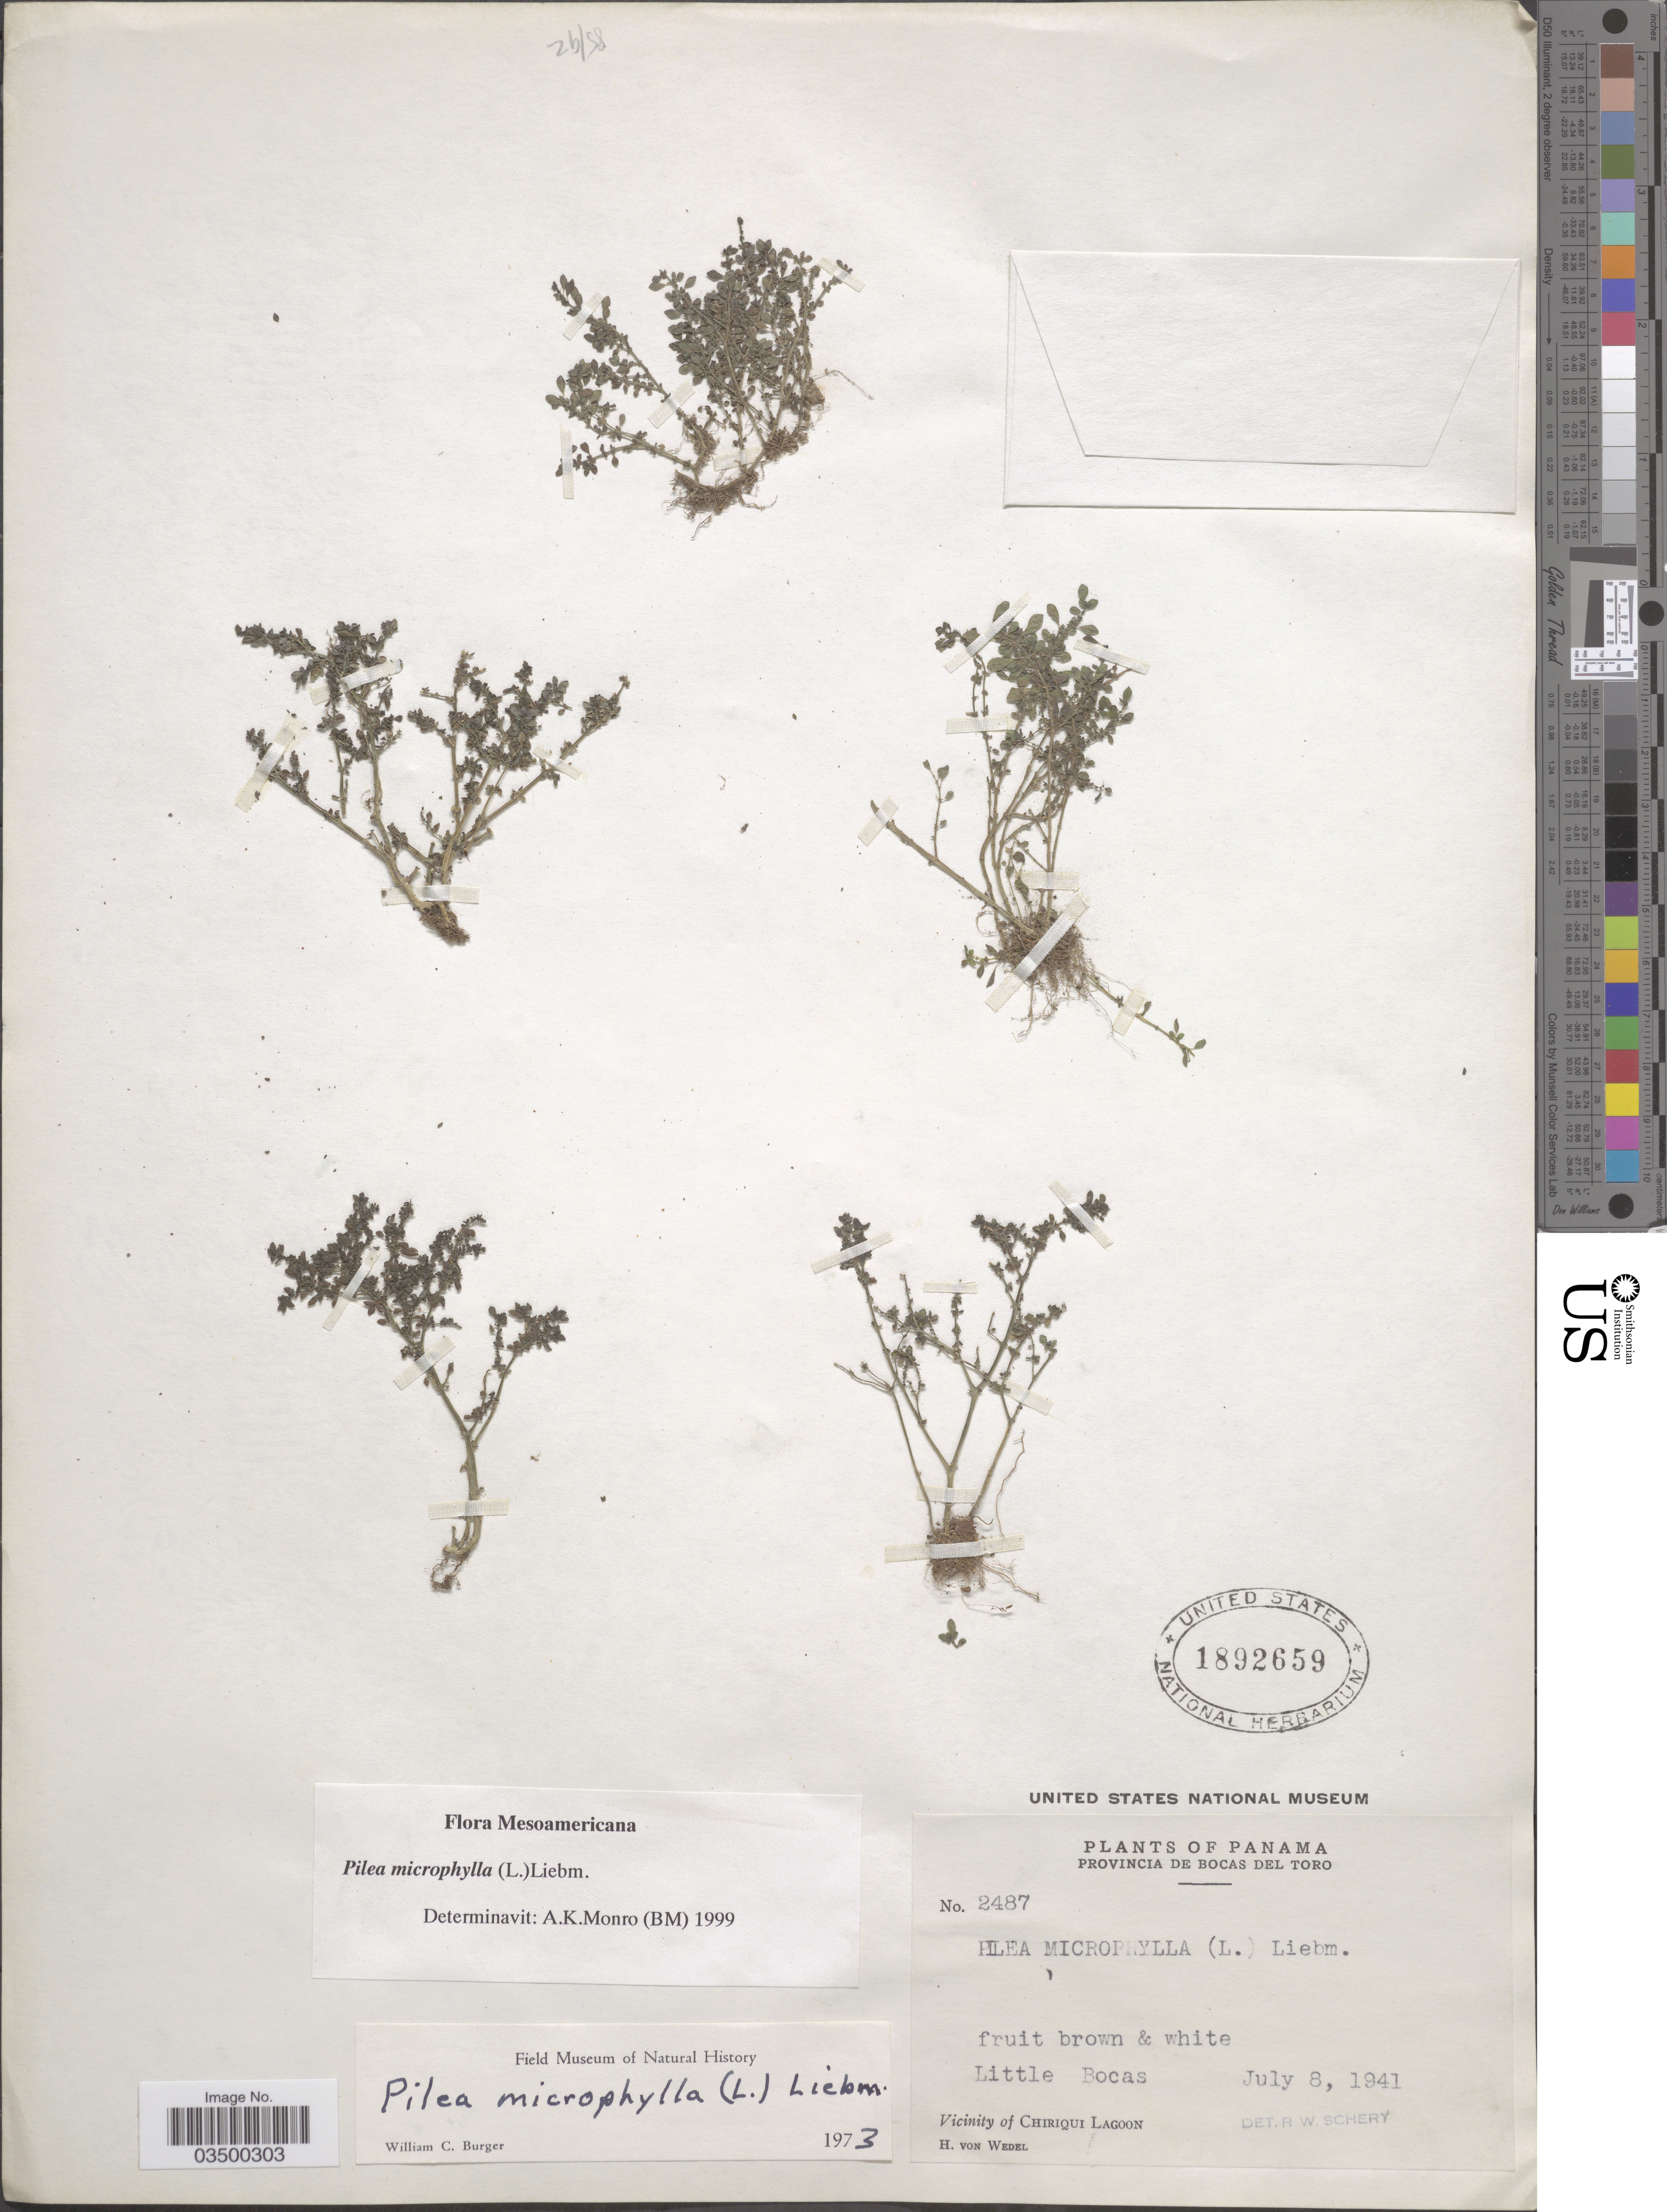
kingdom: Plantae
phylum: Tracheophyta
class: Magnoliopsida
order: Rosales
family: Urticaceae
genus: Pilea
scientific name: Pilea microphylla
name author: (L.) Liebm.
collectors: H. von Wedel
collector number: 2487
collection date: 1941-07-08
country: Panama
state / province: Bocas del Toro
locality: Little Bocas. Vicinity of Chiriqui Lagoon.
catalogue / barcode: US 1892659